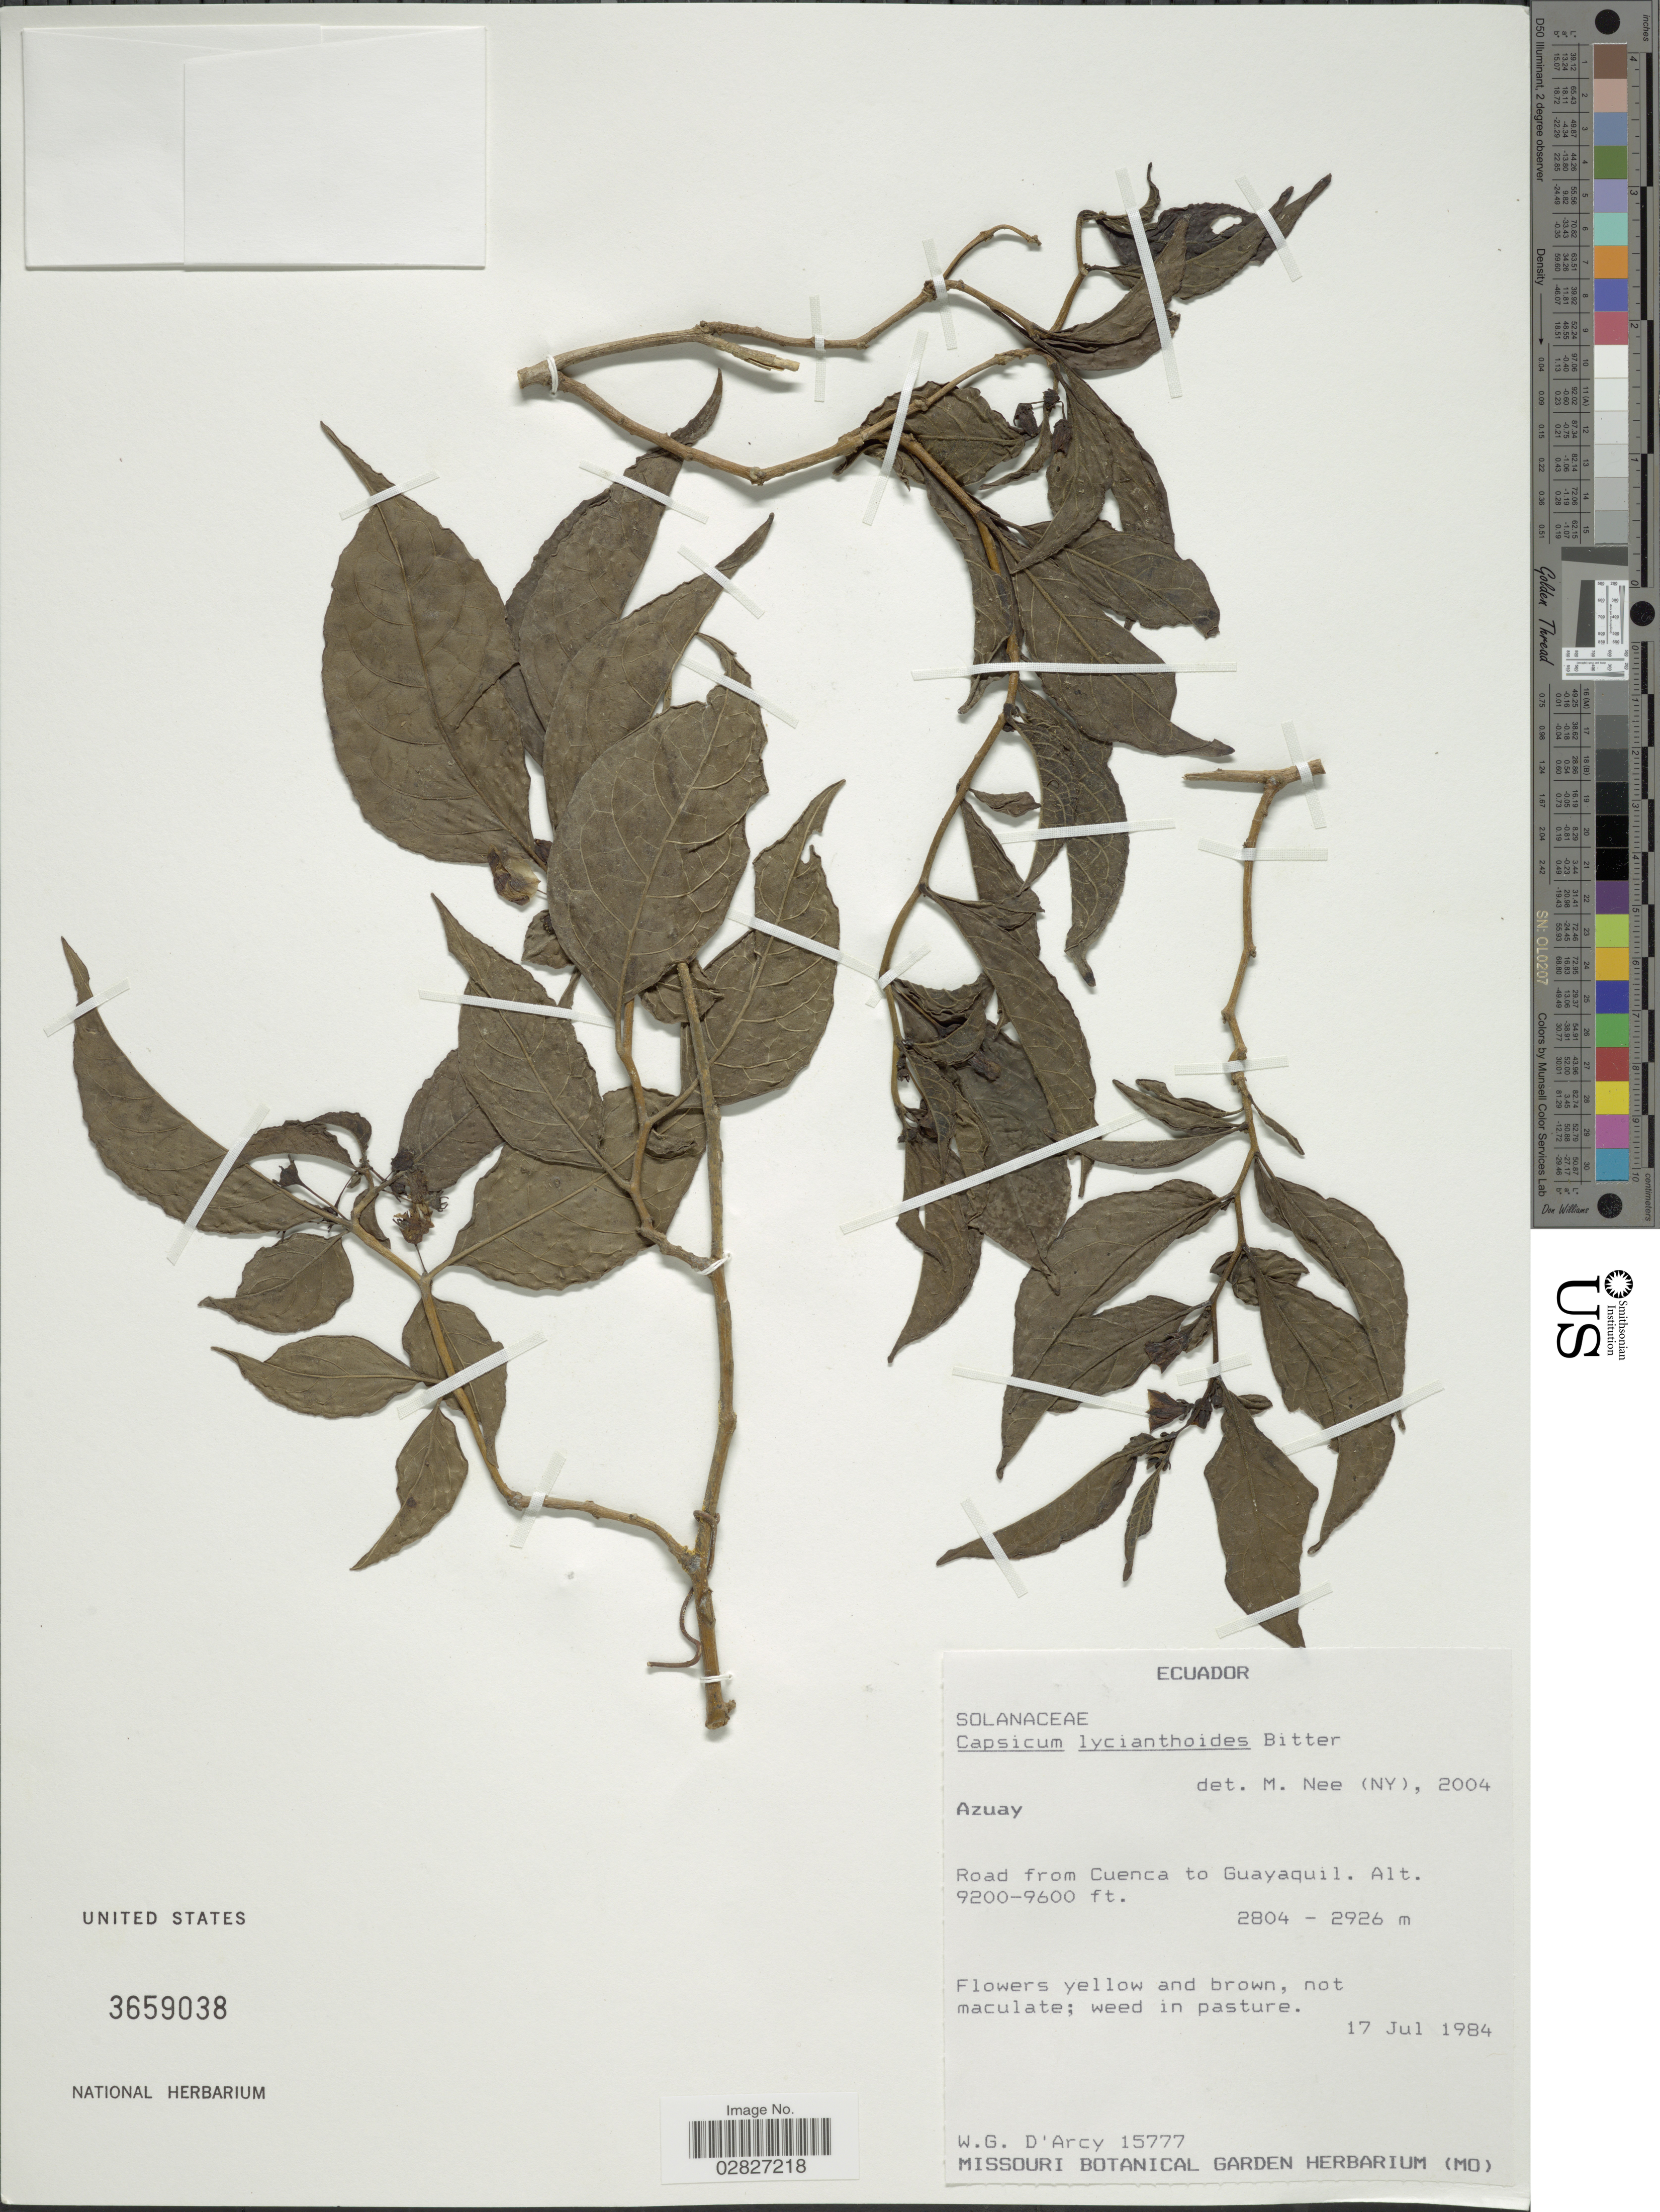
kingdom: Plantae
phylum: Tracheophyta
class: Magnoliopsida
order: Solanales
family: Solanaceae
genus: Capsicum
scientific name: Capsicum lycianthoides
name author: Bitter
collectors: W. G. D'Arcy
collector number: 15777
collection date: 1984-07-17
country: Ecuador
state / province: Azuay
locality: Azuay. Road from Cuenca to Guayaquil.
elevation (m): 2804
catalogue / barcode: US 3659038